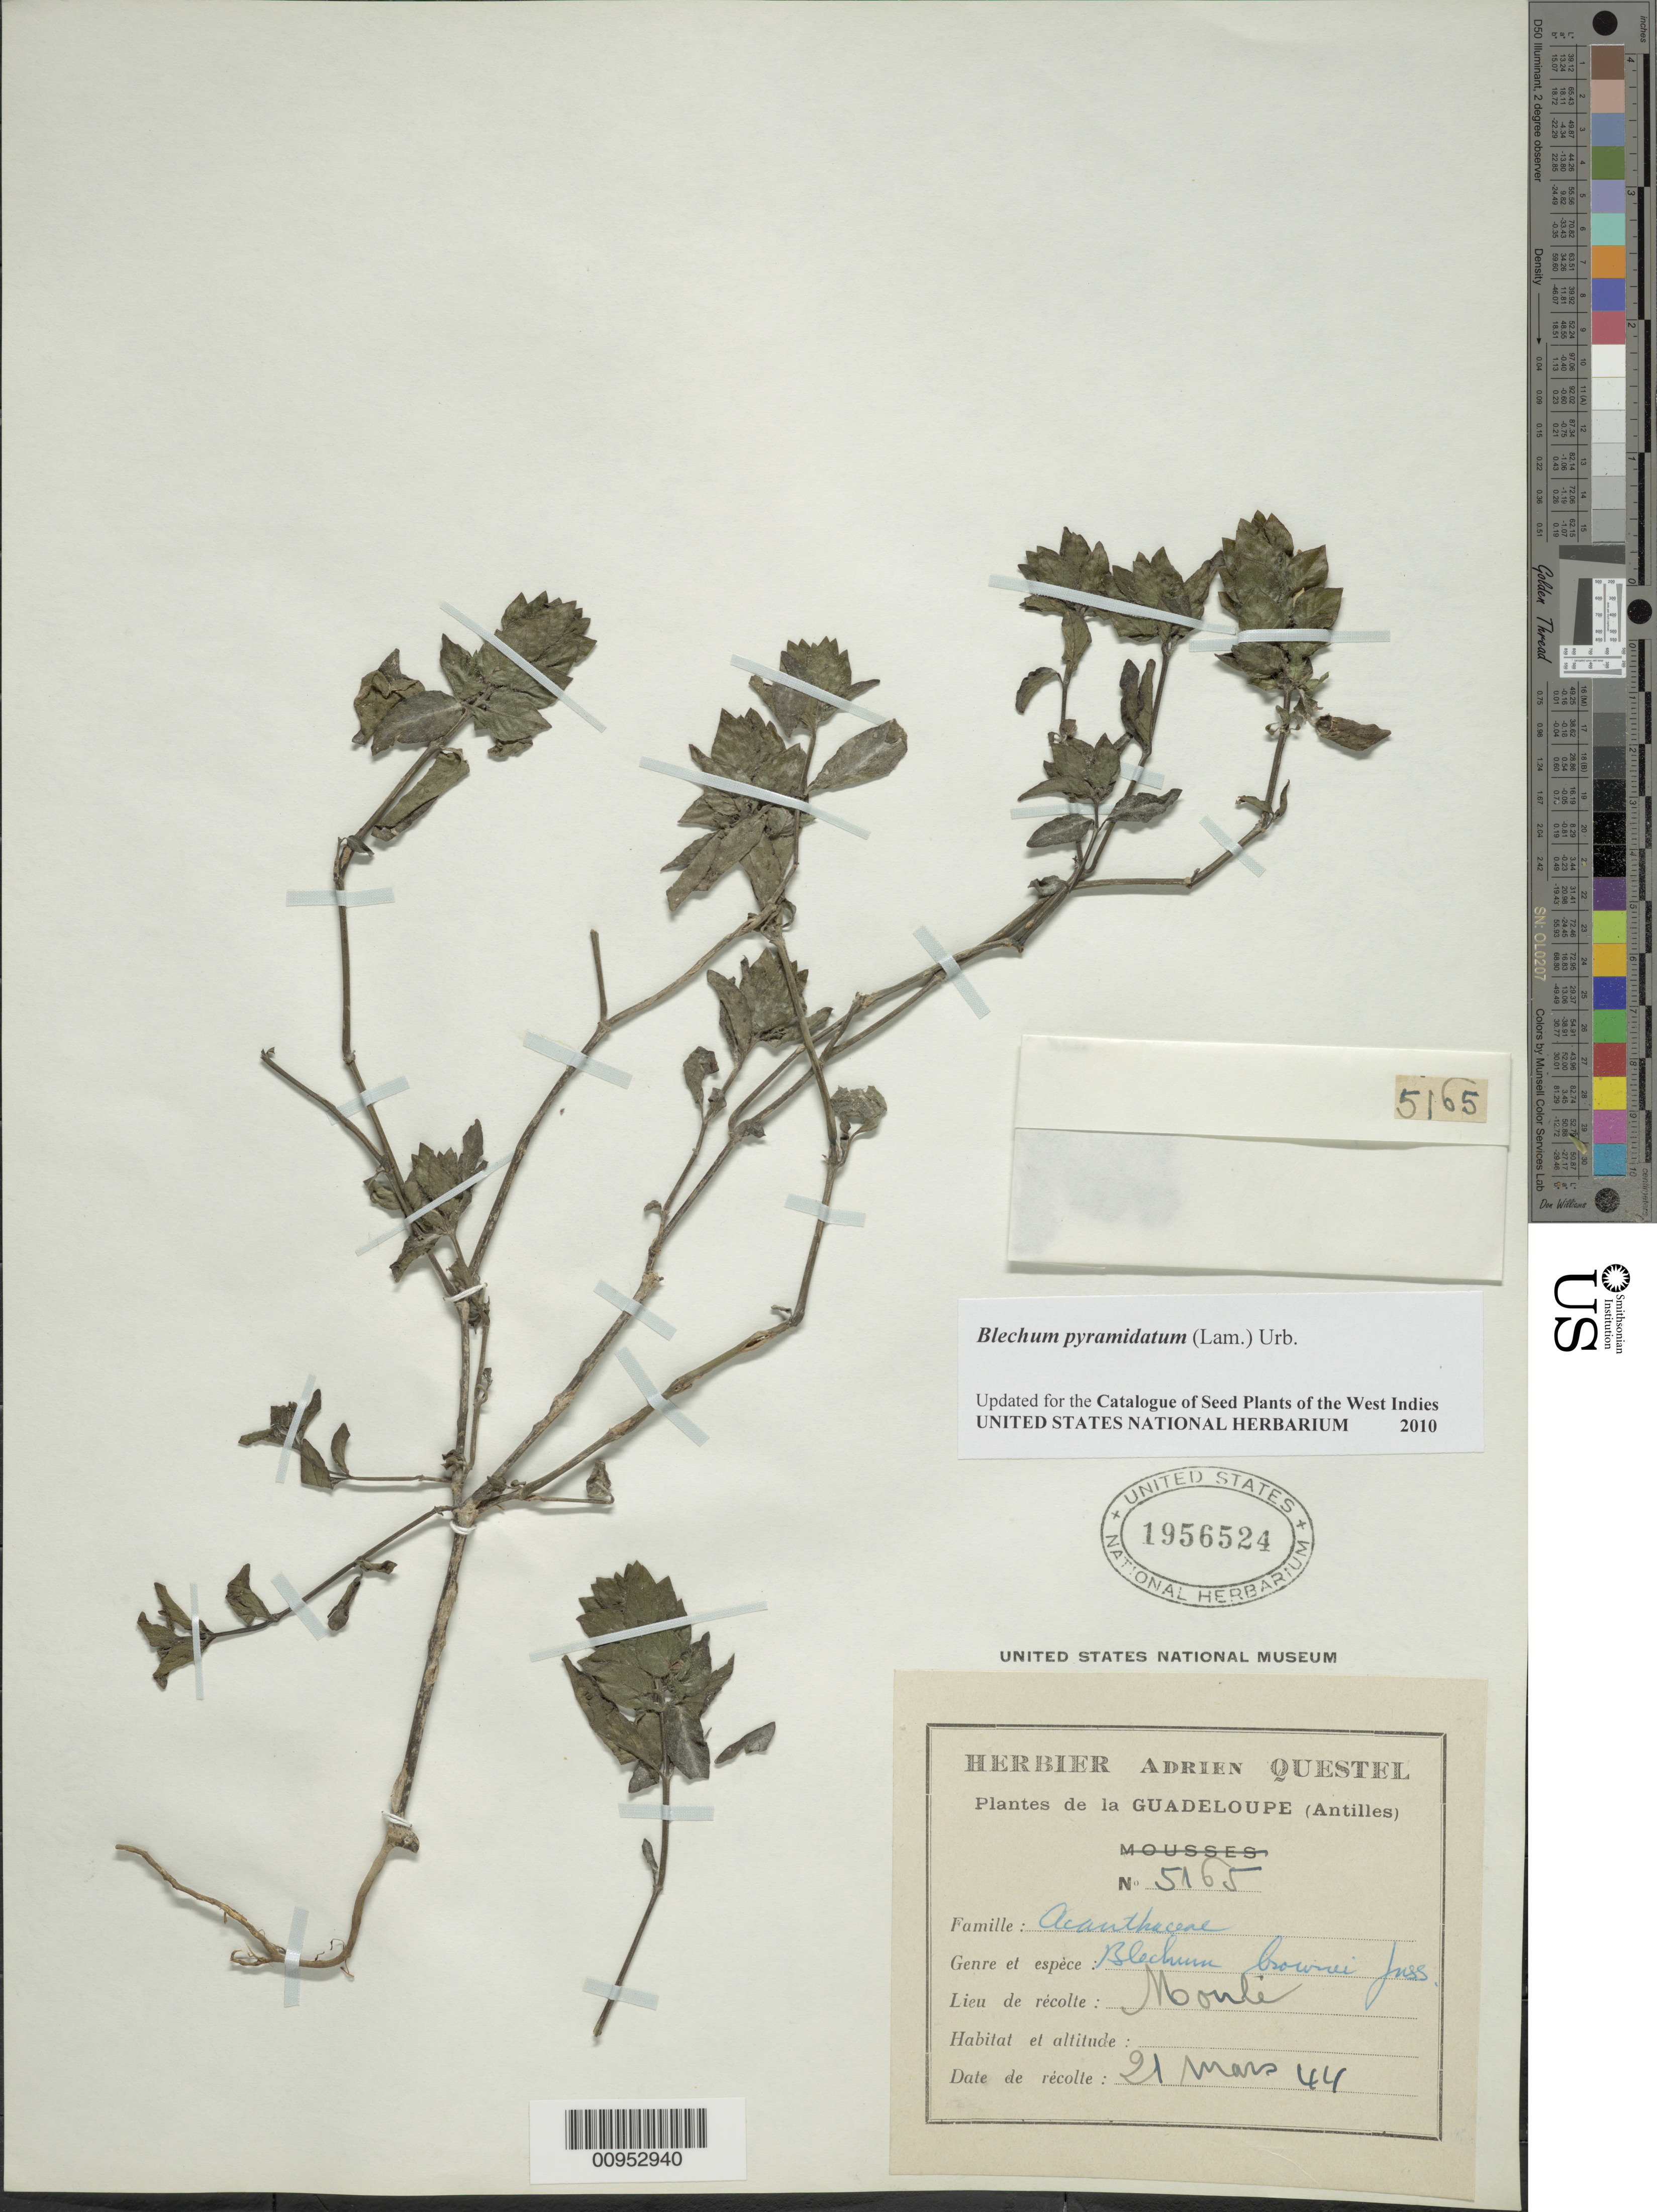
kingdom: Plantae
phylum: Tracheophyta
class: Magnoliopsida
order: Lamiales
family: Acanthaceae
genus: Blechum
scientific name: Blechum pyramidatum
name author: (Lam.) Urb.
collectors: A. Questel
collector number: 5165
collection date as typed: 21 Mar 1944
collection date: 1944-03-21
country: Guadeloupe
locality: Moulé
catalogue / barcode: US 1956524